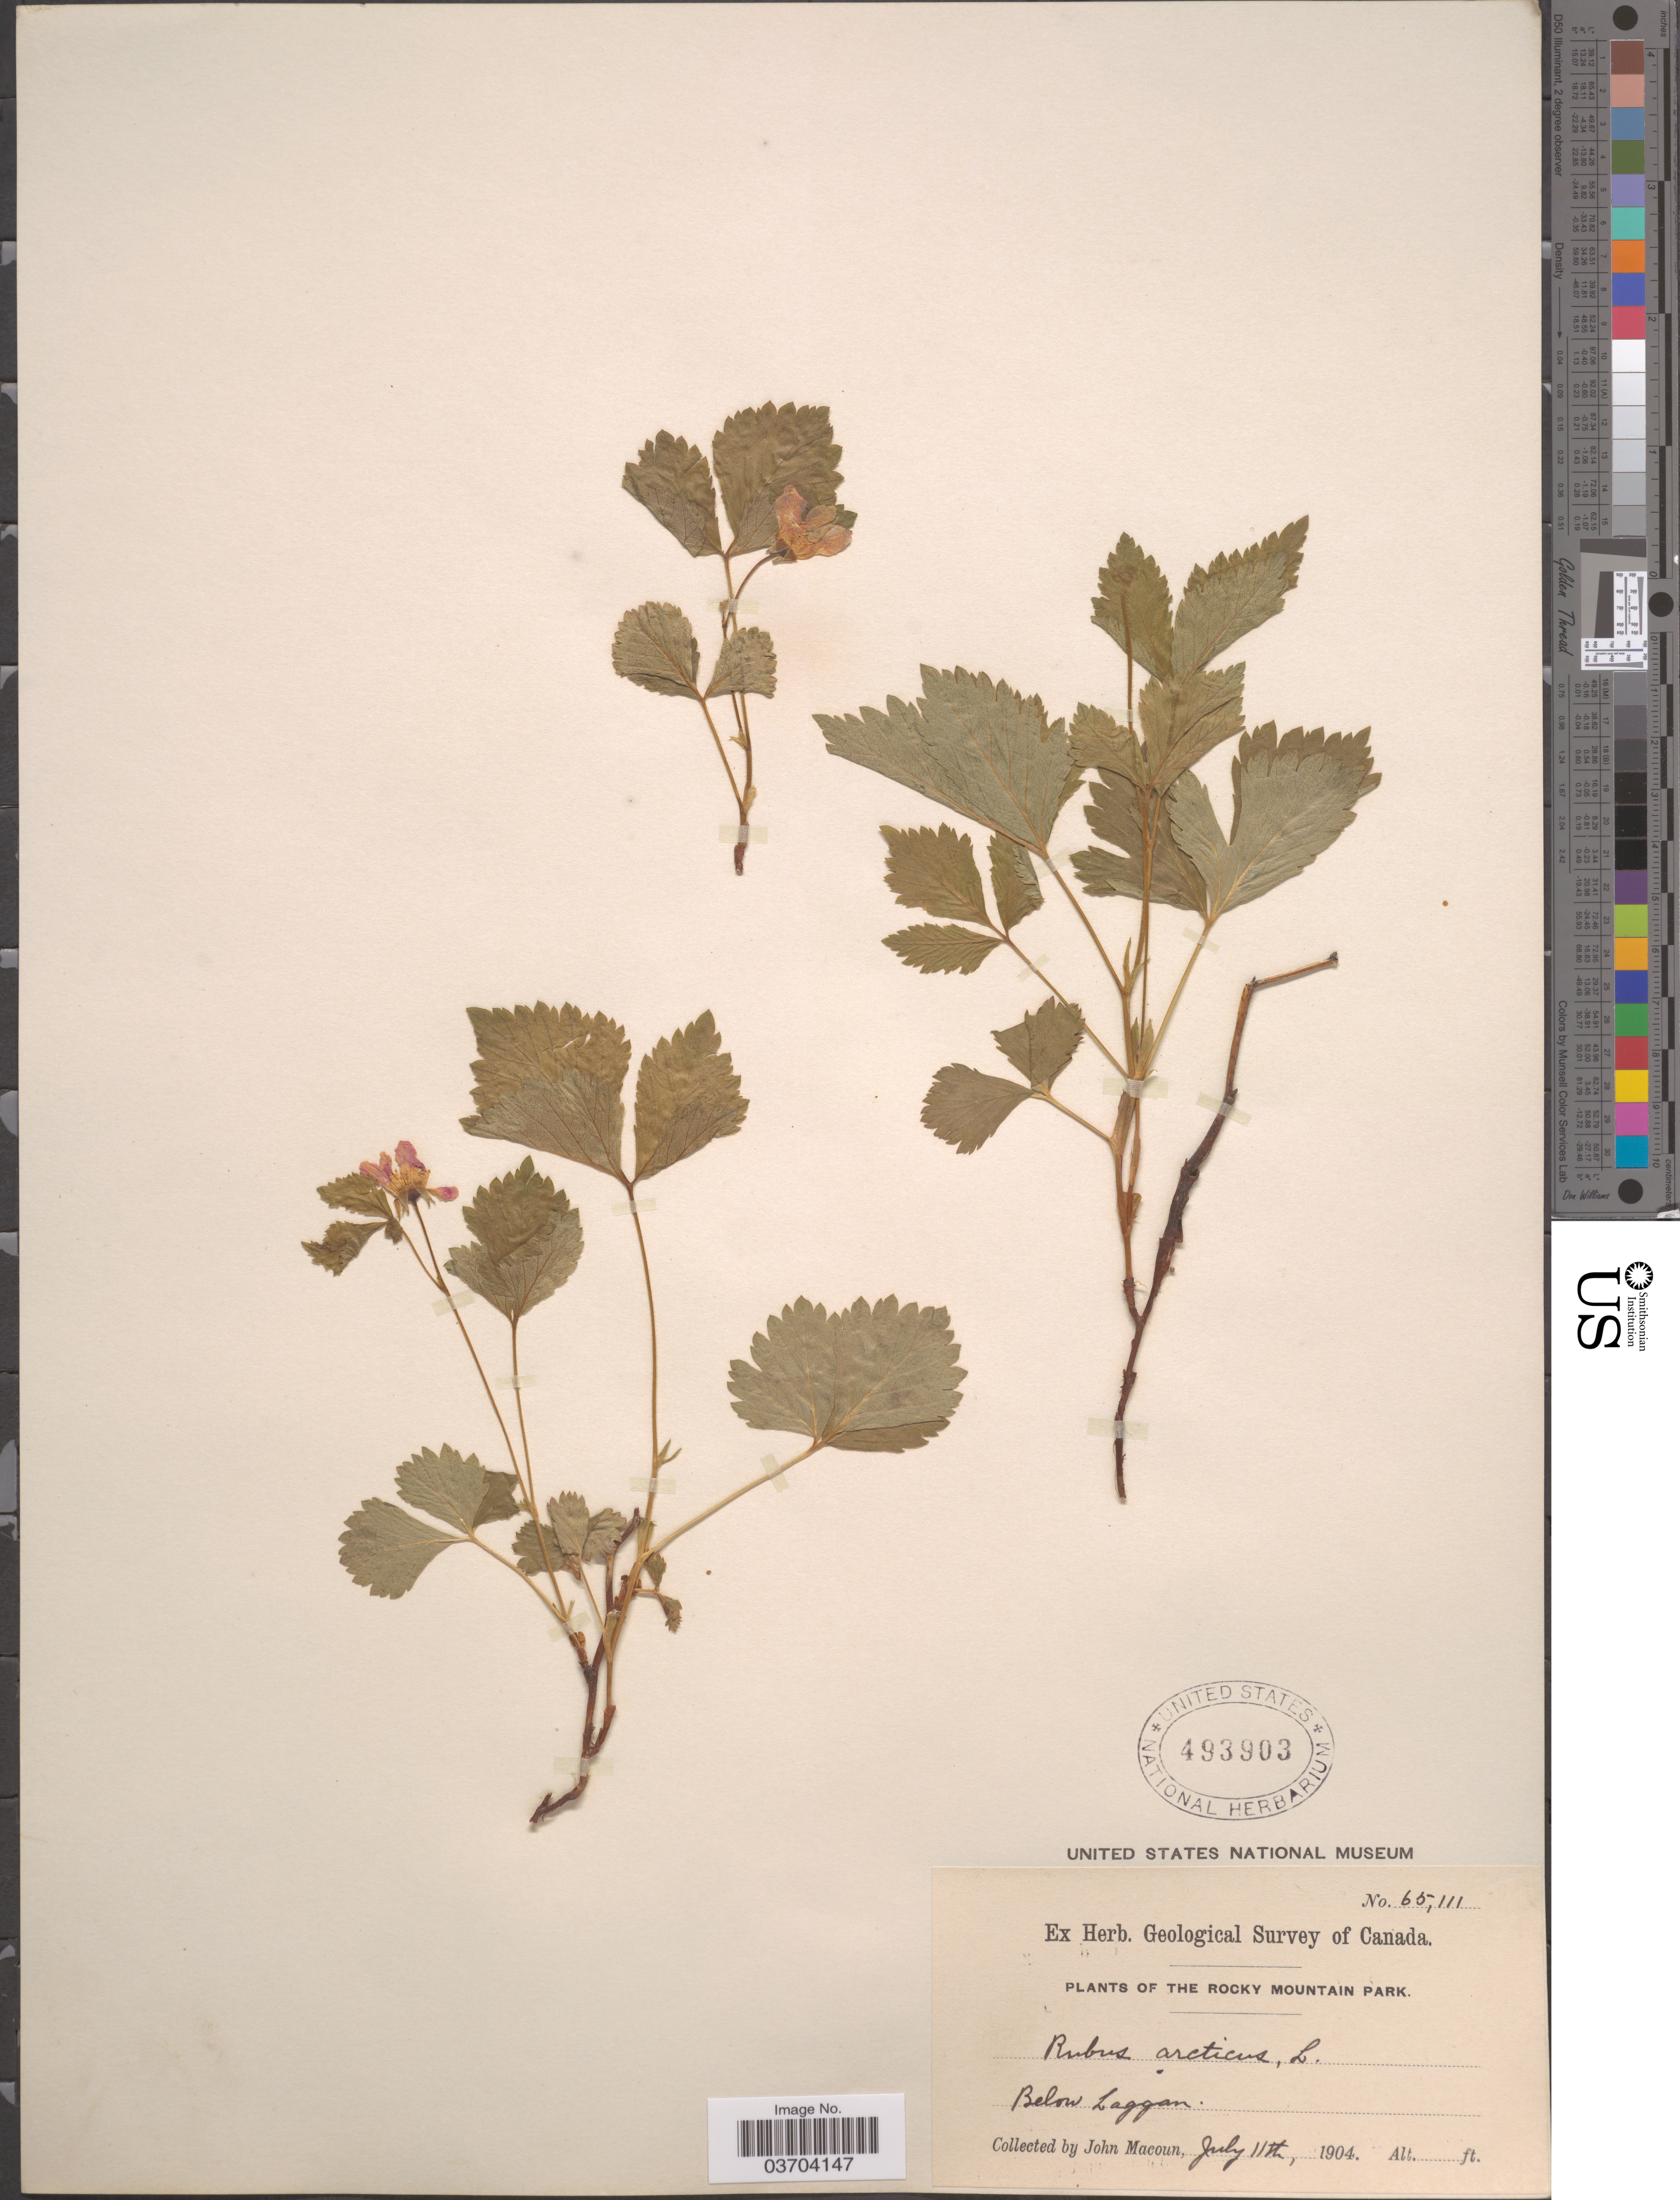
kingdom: Plantae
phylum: Tracheophyta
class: Magnoliopsida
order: Rosales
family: Rosaceae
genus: Rubus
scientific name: Rubus arcticus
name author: L.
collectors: J. Macoun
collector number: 65111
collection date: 1904-07-11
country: Canada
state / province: Alberta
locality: The Rocky Mountain Park. Below Laggan.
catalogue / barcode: US 493903